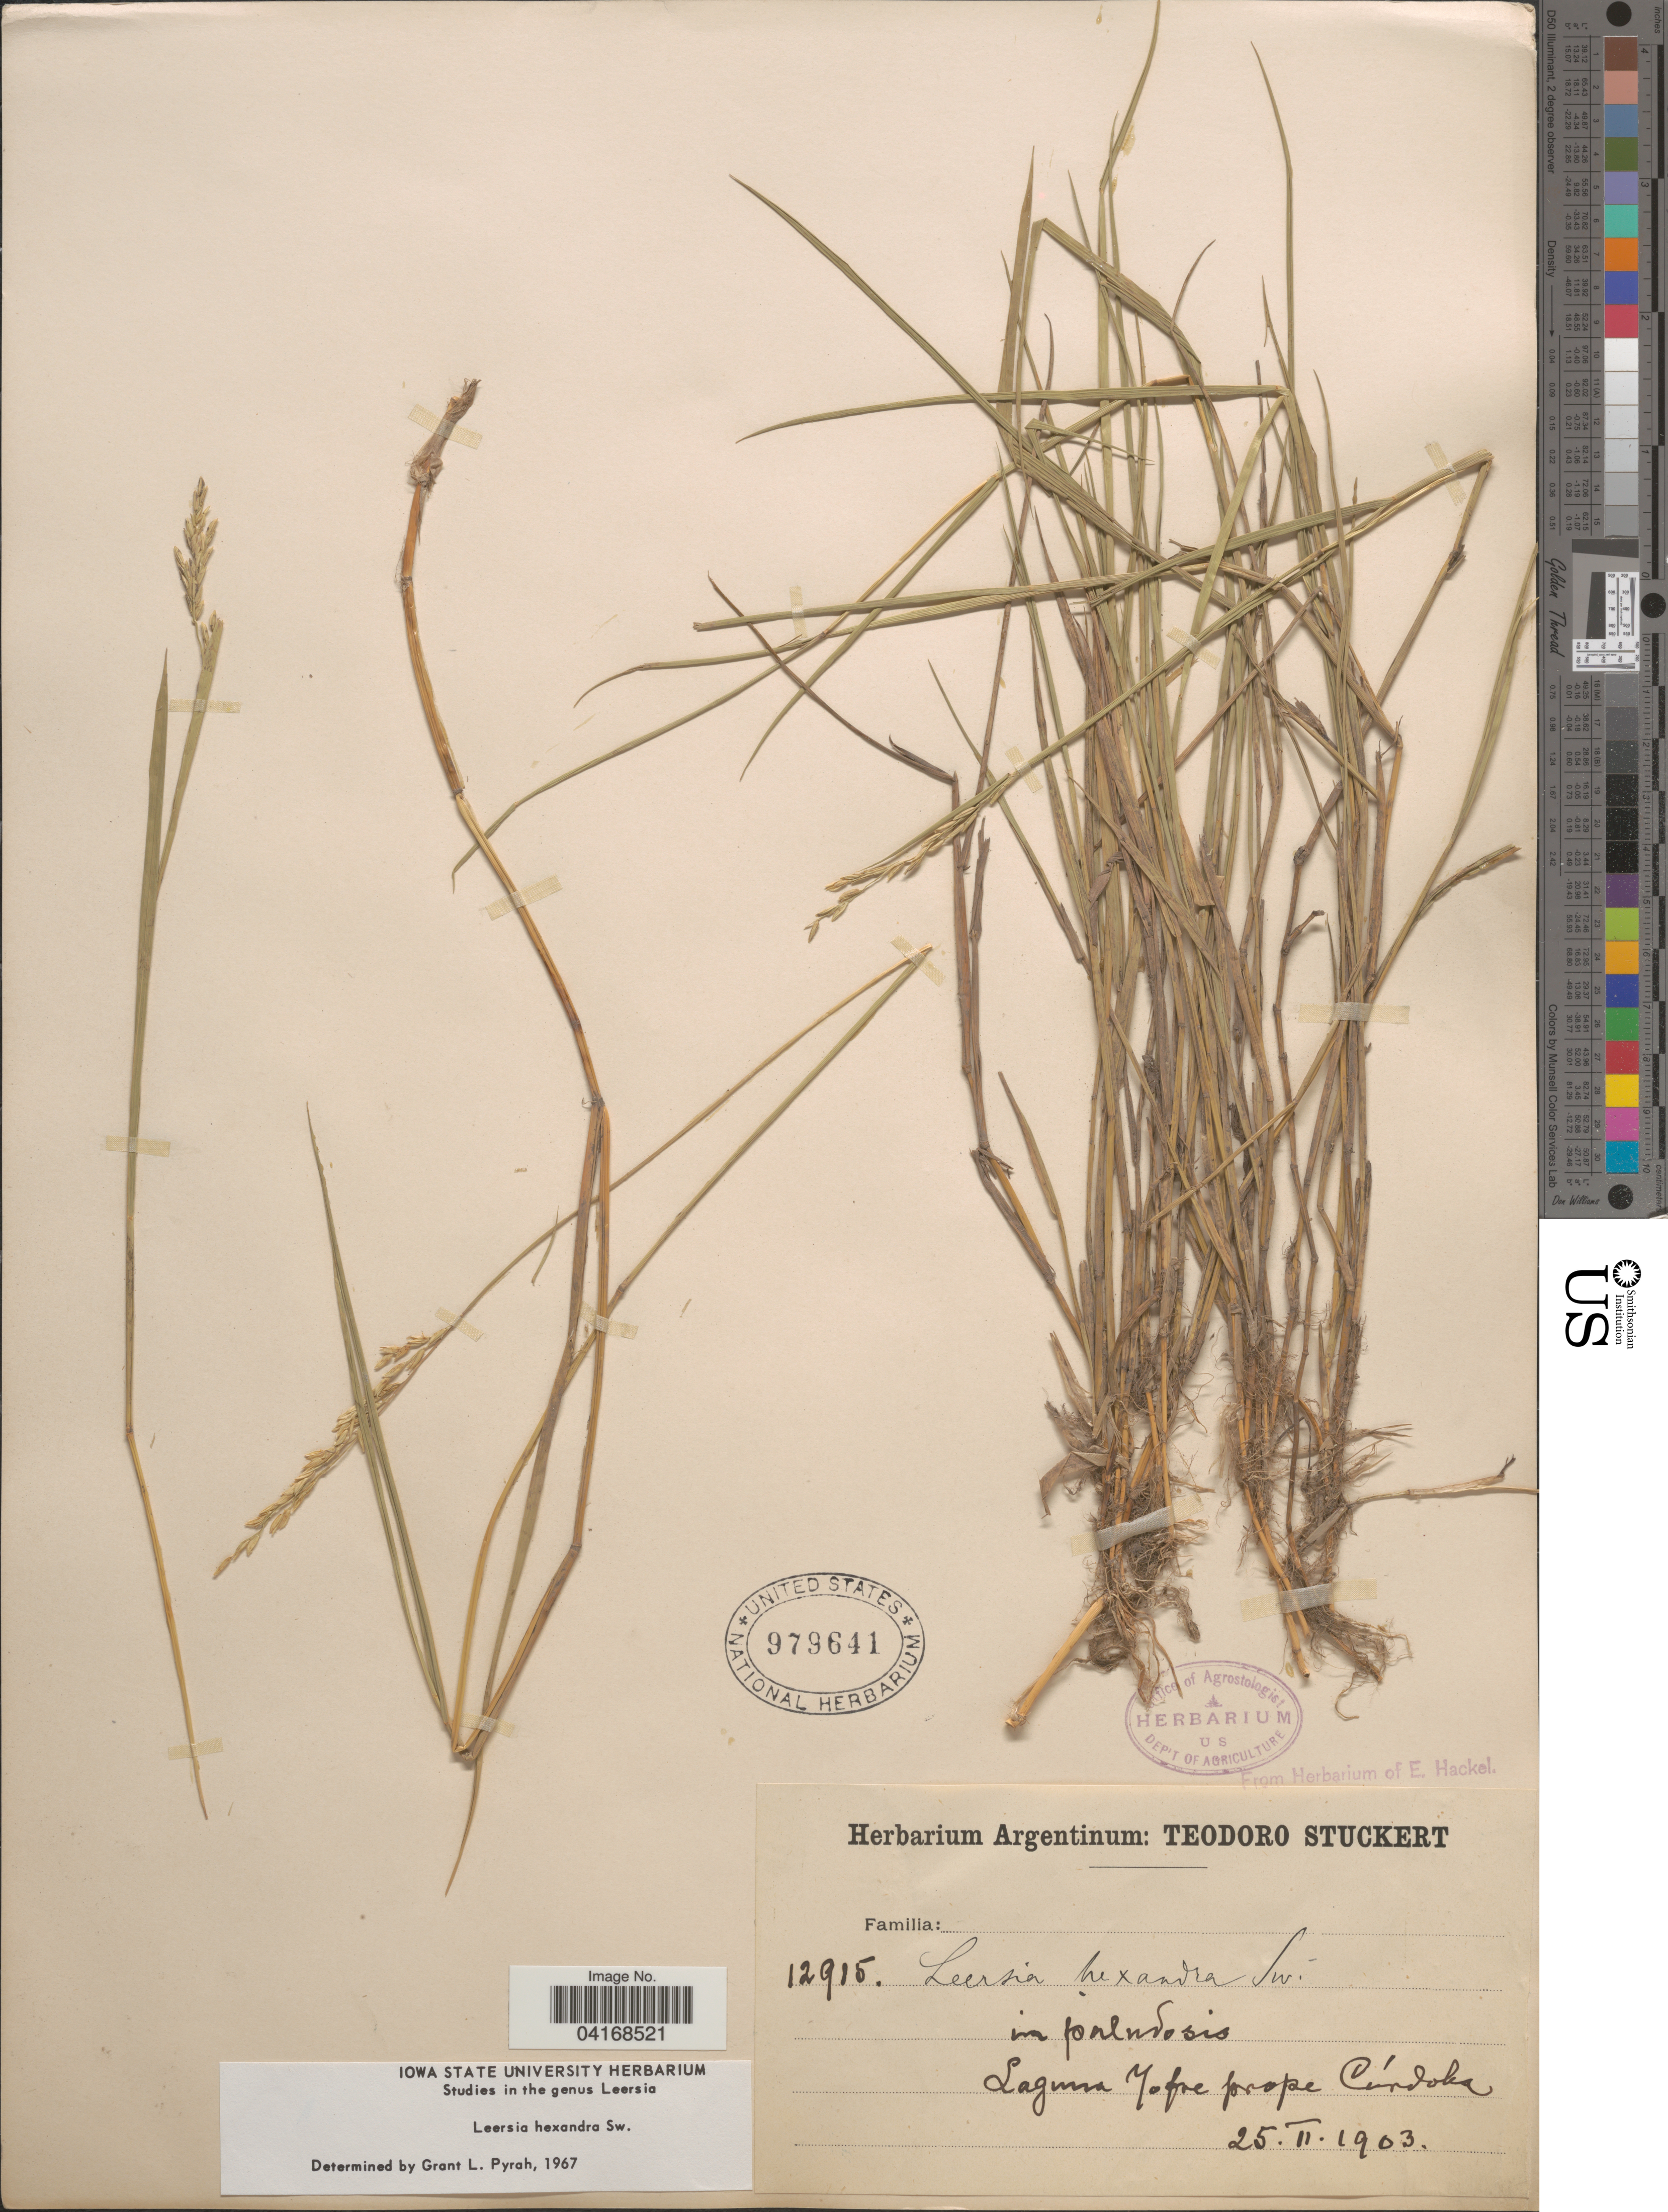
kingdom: Plantae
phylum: Tracheophyta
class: Liliopsida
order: Poales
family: Poaceae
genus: Leersia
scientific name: Leersia hexandra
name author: Sw.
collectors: T. Stuckert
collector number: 12915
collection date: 1903-02-25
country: Argentina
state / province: Cordoba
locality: Laguna Yofre prope Córdoba.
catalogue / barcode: US 979641